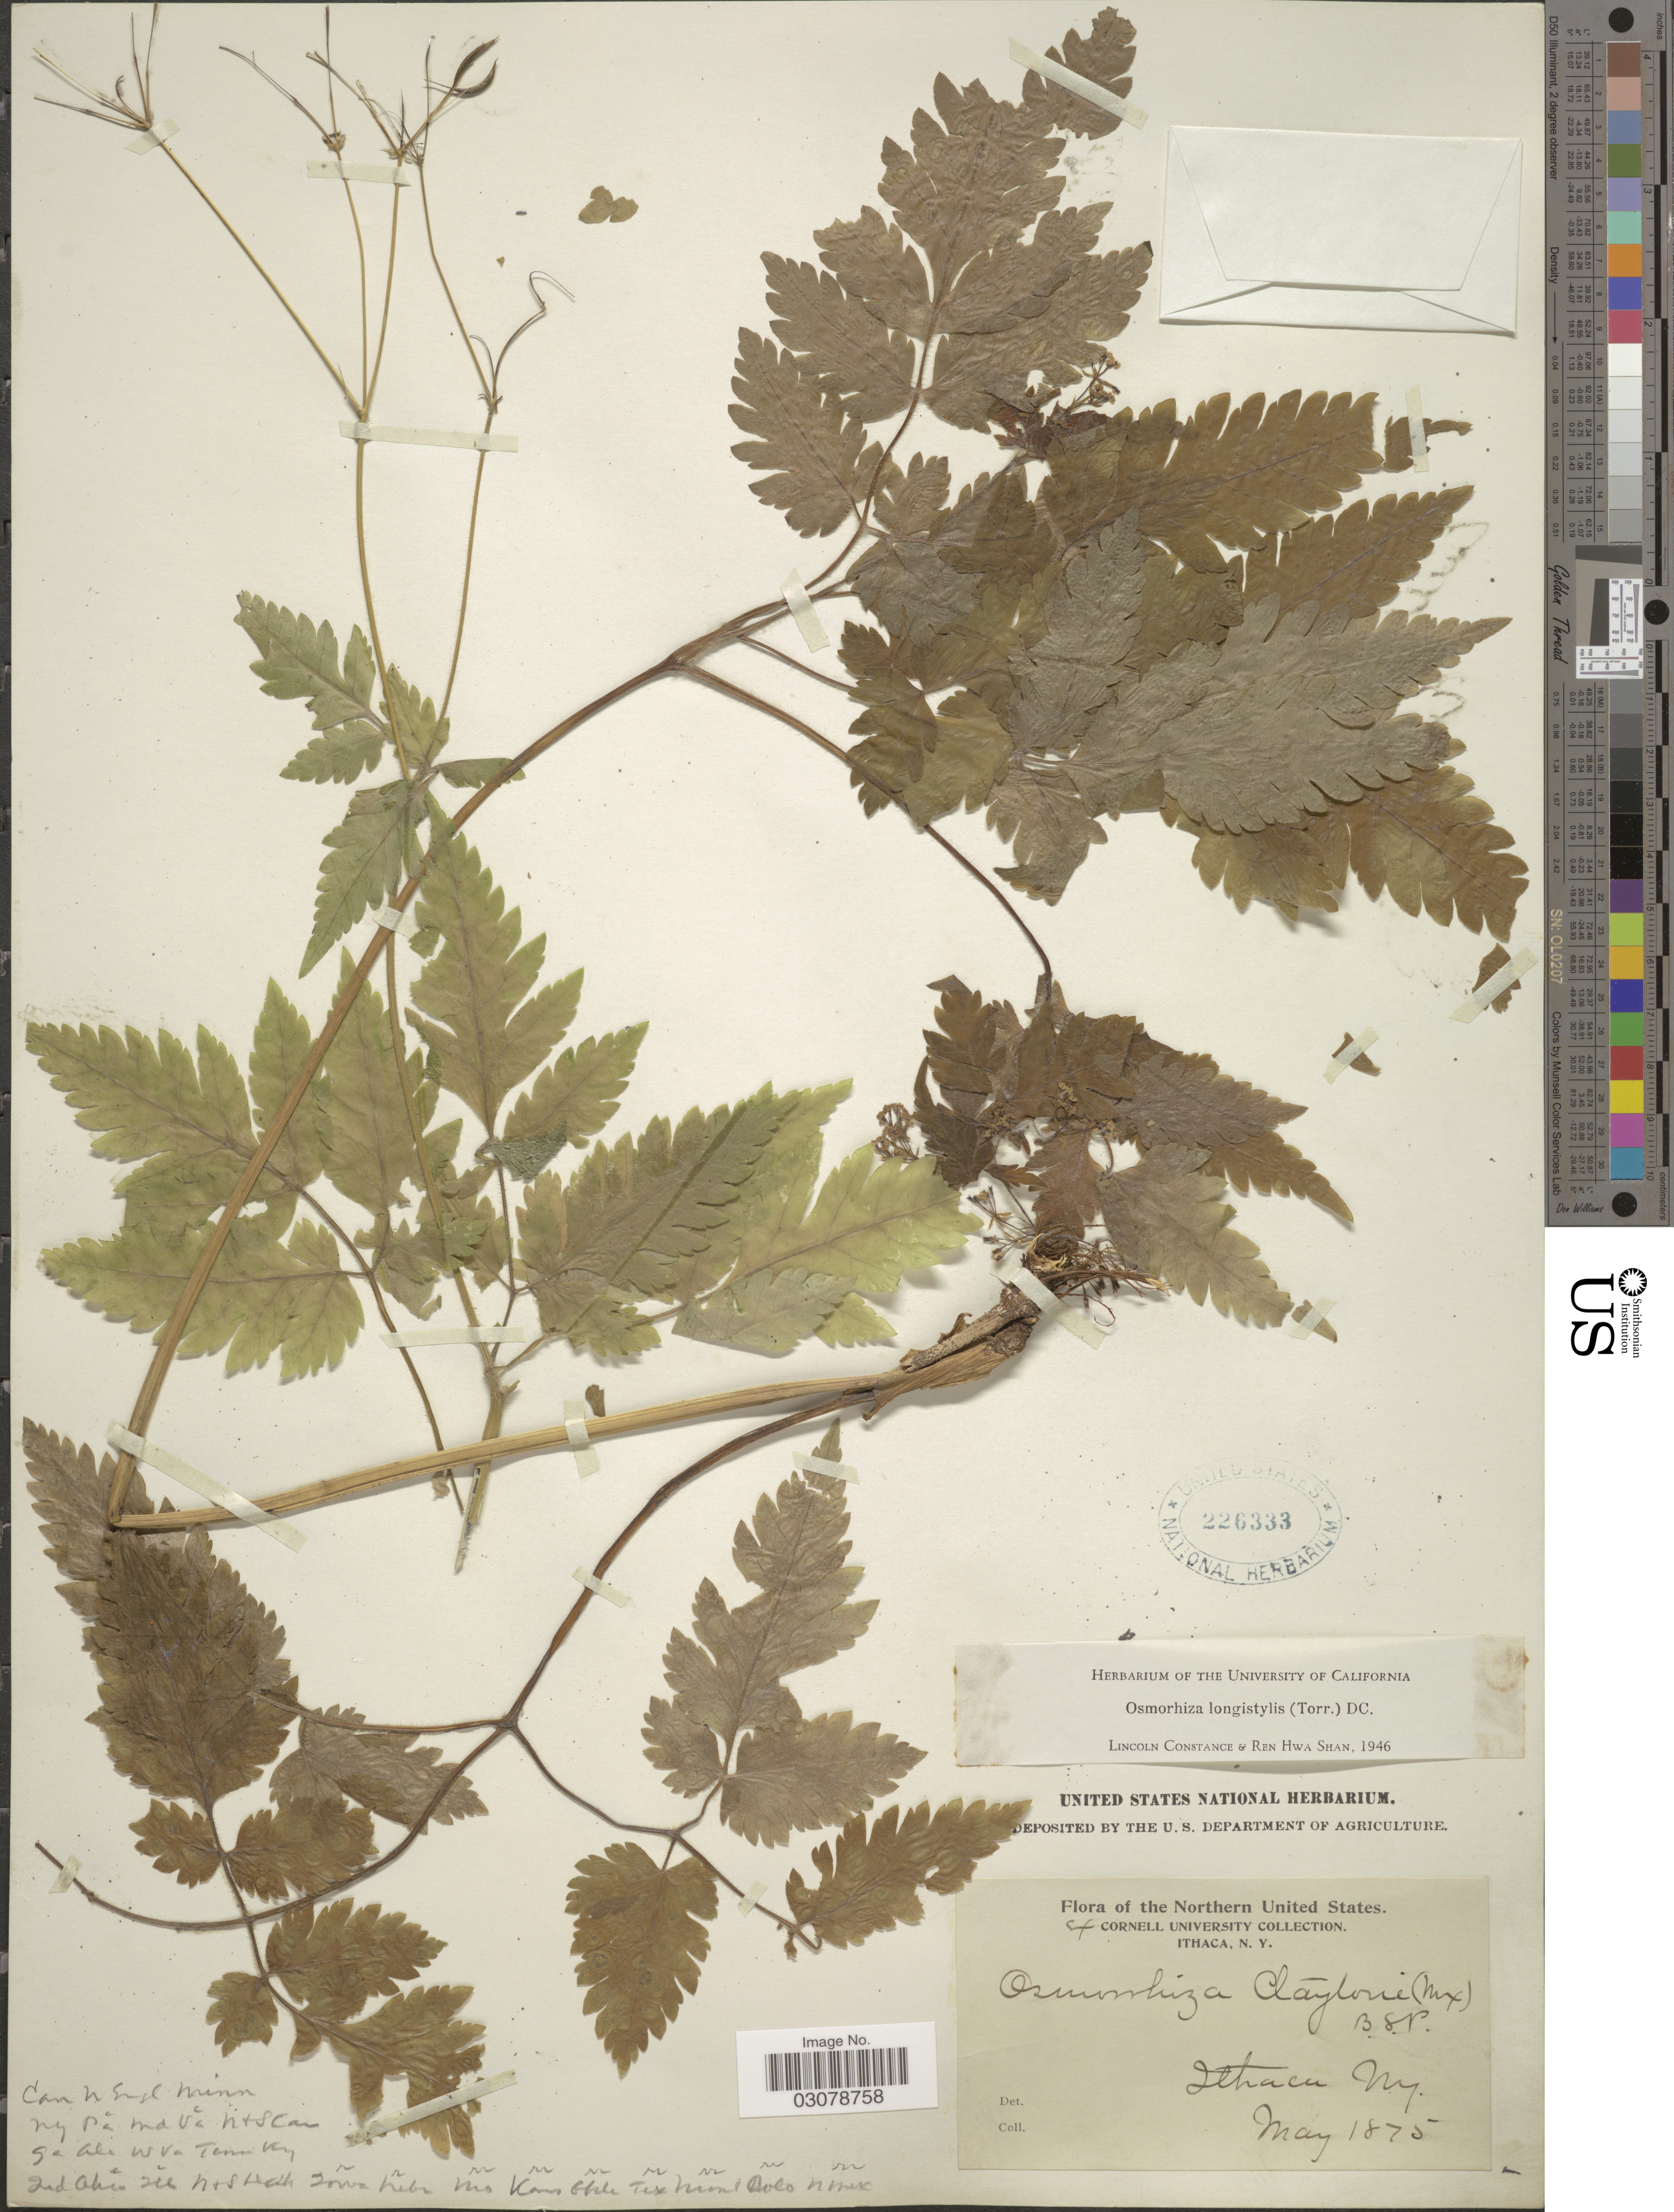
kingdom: Plantae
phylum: Tracheophyta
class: Magnoliopsida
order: Apiales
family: Apiaceae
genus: Osmorhiza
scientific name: Osmorhiza longistylis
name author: (Torr.) DC.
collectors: ex herb. Cornell University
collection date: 1875-05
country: United States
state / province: New York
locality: Ithaca, The Northern United States.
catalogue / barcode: US 226333